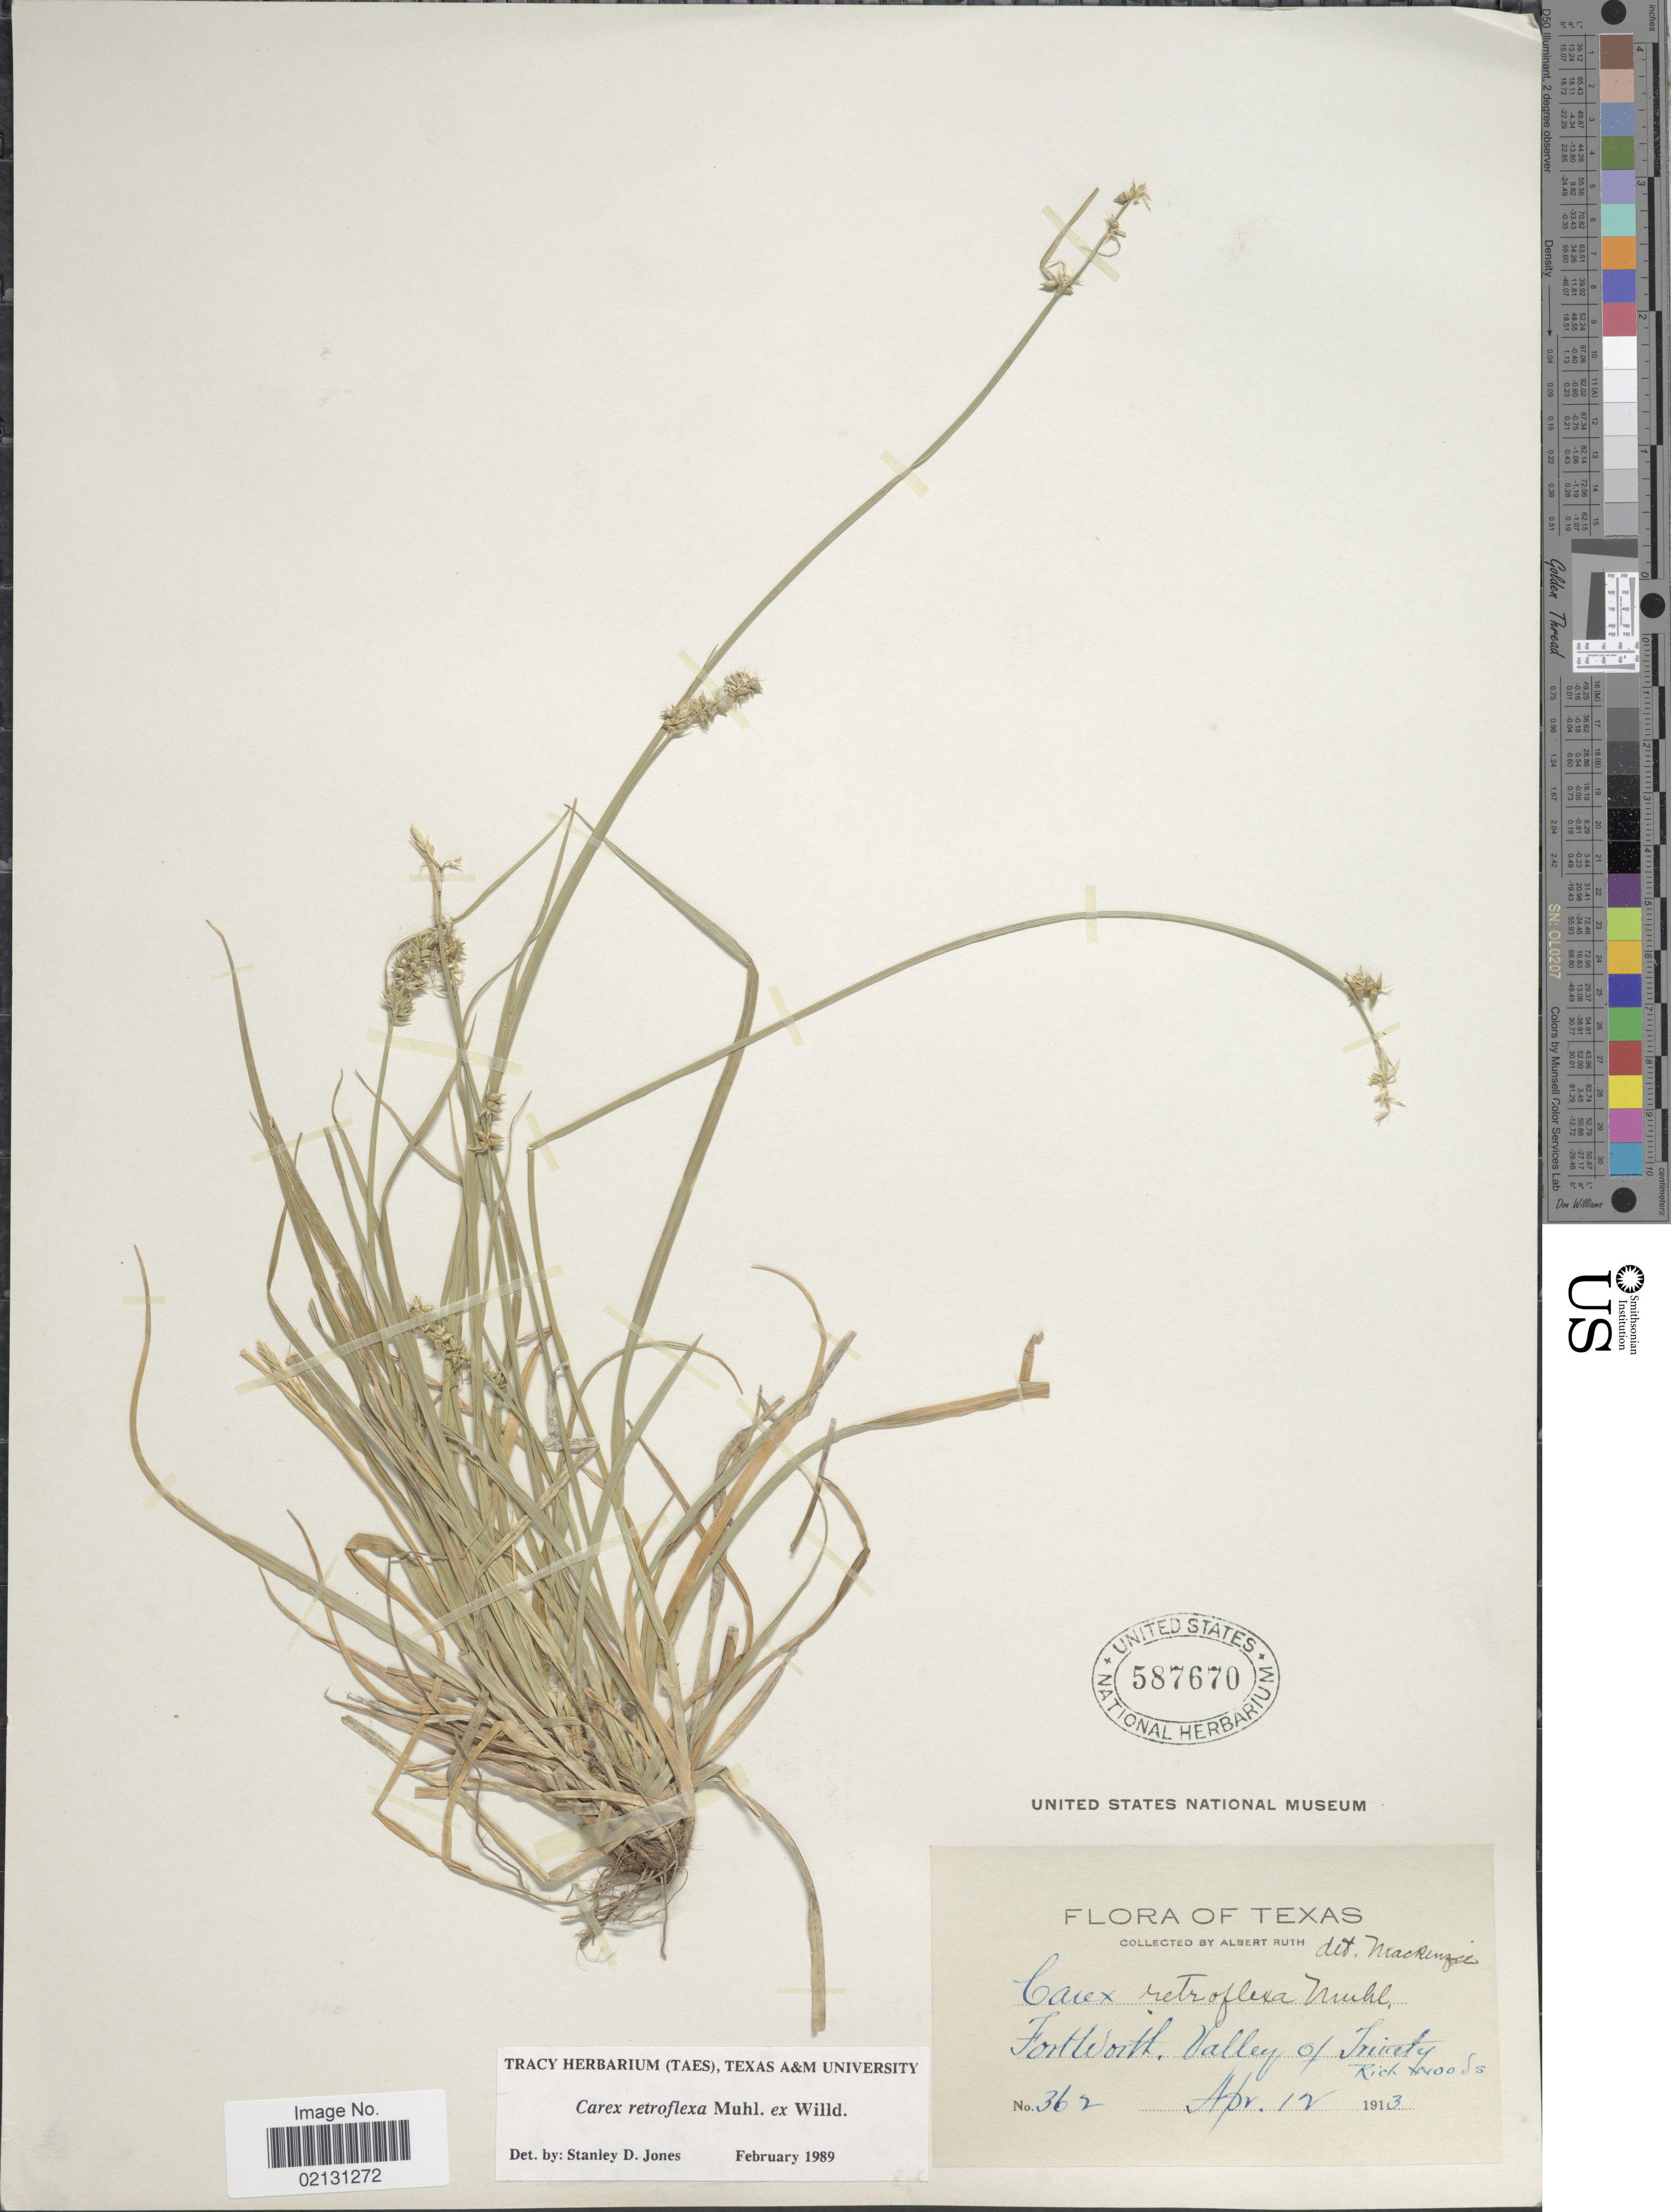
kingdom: Plantae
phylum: Tracheophyta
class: Liliopsida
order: Poales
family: Cyperaceae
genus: Carex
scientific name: Carex retroflexa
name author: Muhl. ex Willd.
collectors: A. Ruth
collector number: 362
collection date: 1913-04-12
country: United States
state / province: Texas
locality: Fort Worth, Valley of Trinity, Rich woods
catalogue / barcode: US 587670